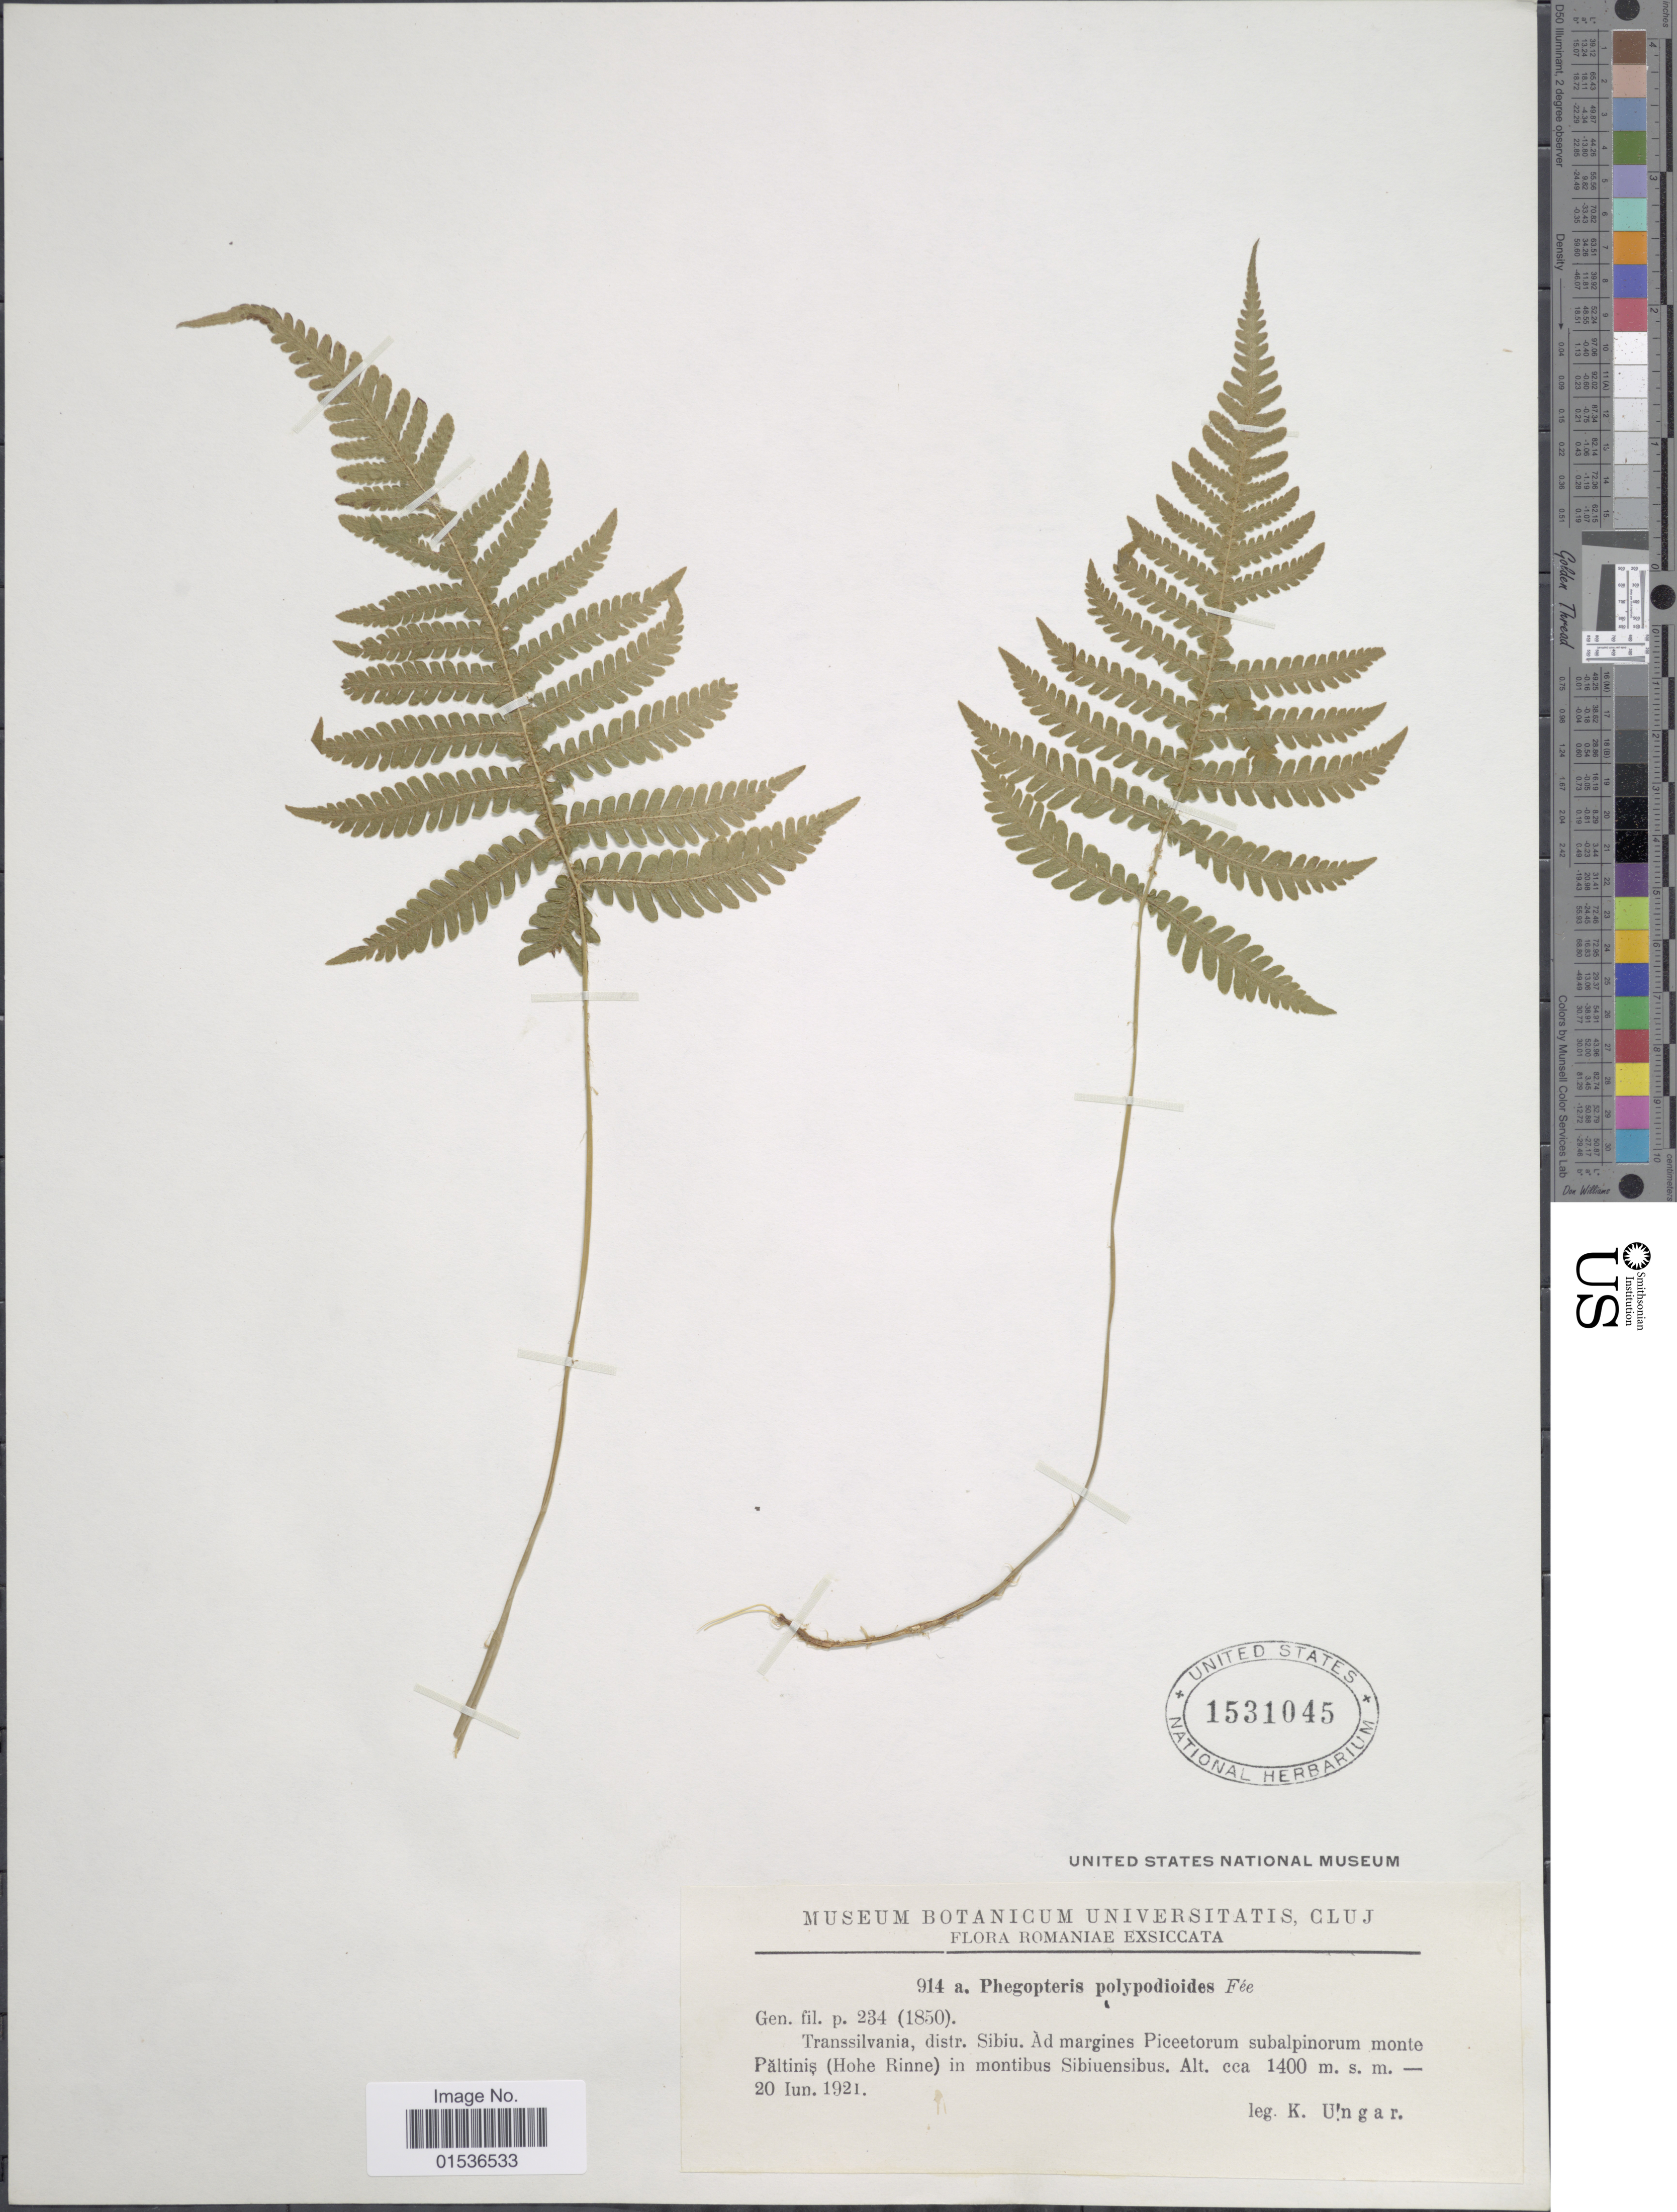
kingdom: Plantae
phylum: Tracheophyta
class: Polypodiopsida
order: Polypodiales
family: Thelypteridaceae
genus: Phegopteris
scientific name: Phegopteris connectilis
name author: (Michx.) Watt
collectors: K. Ungar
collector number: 914a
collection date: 1921-06-20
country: Romania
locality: Romaniae. Transsilvania, district. Sibiu. Ad Margines Piceetorum subalpinorum monte Paltinis (Hohe Rinne) in montibus Sibuensibus.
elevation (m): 1400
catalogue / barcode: US 1531045